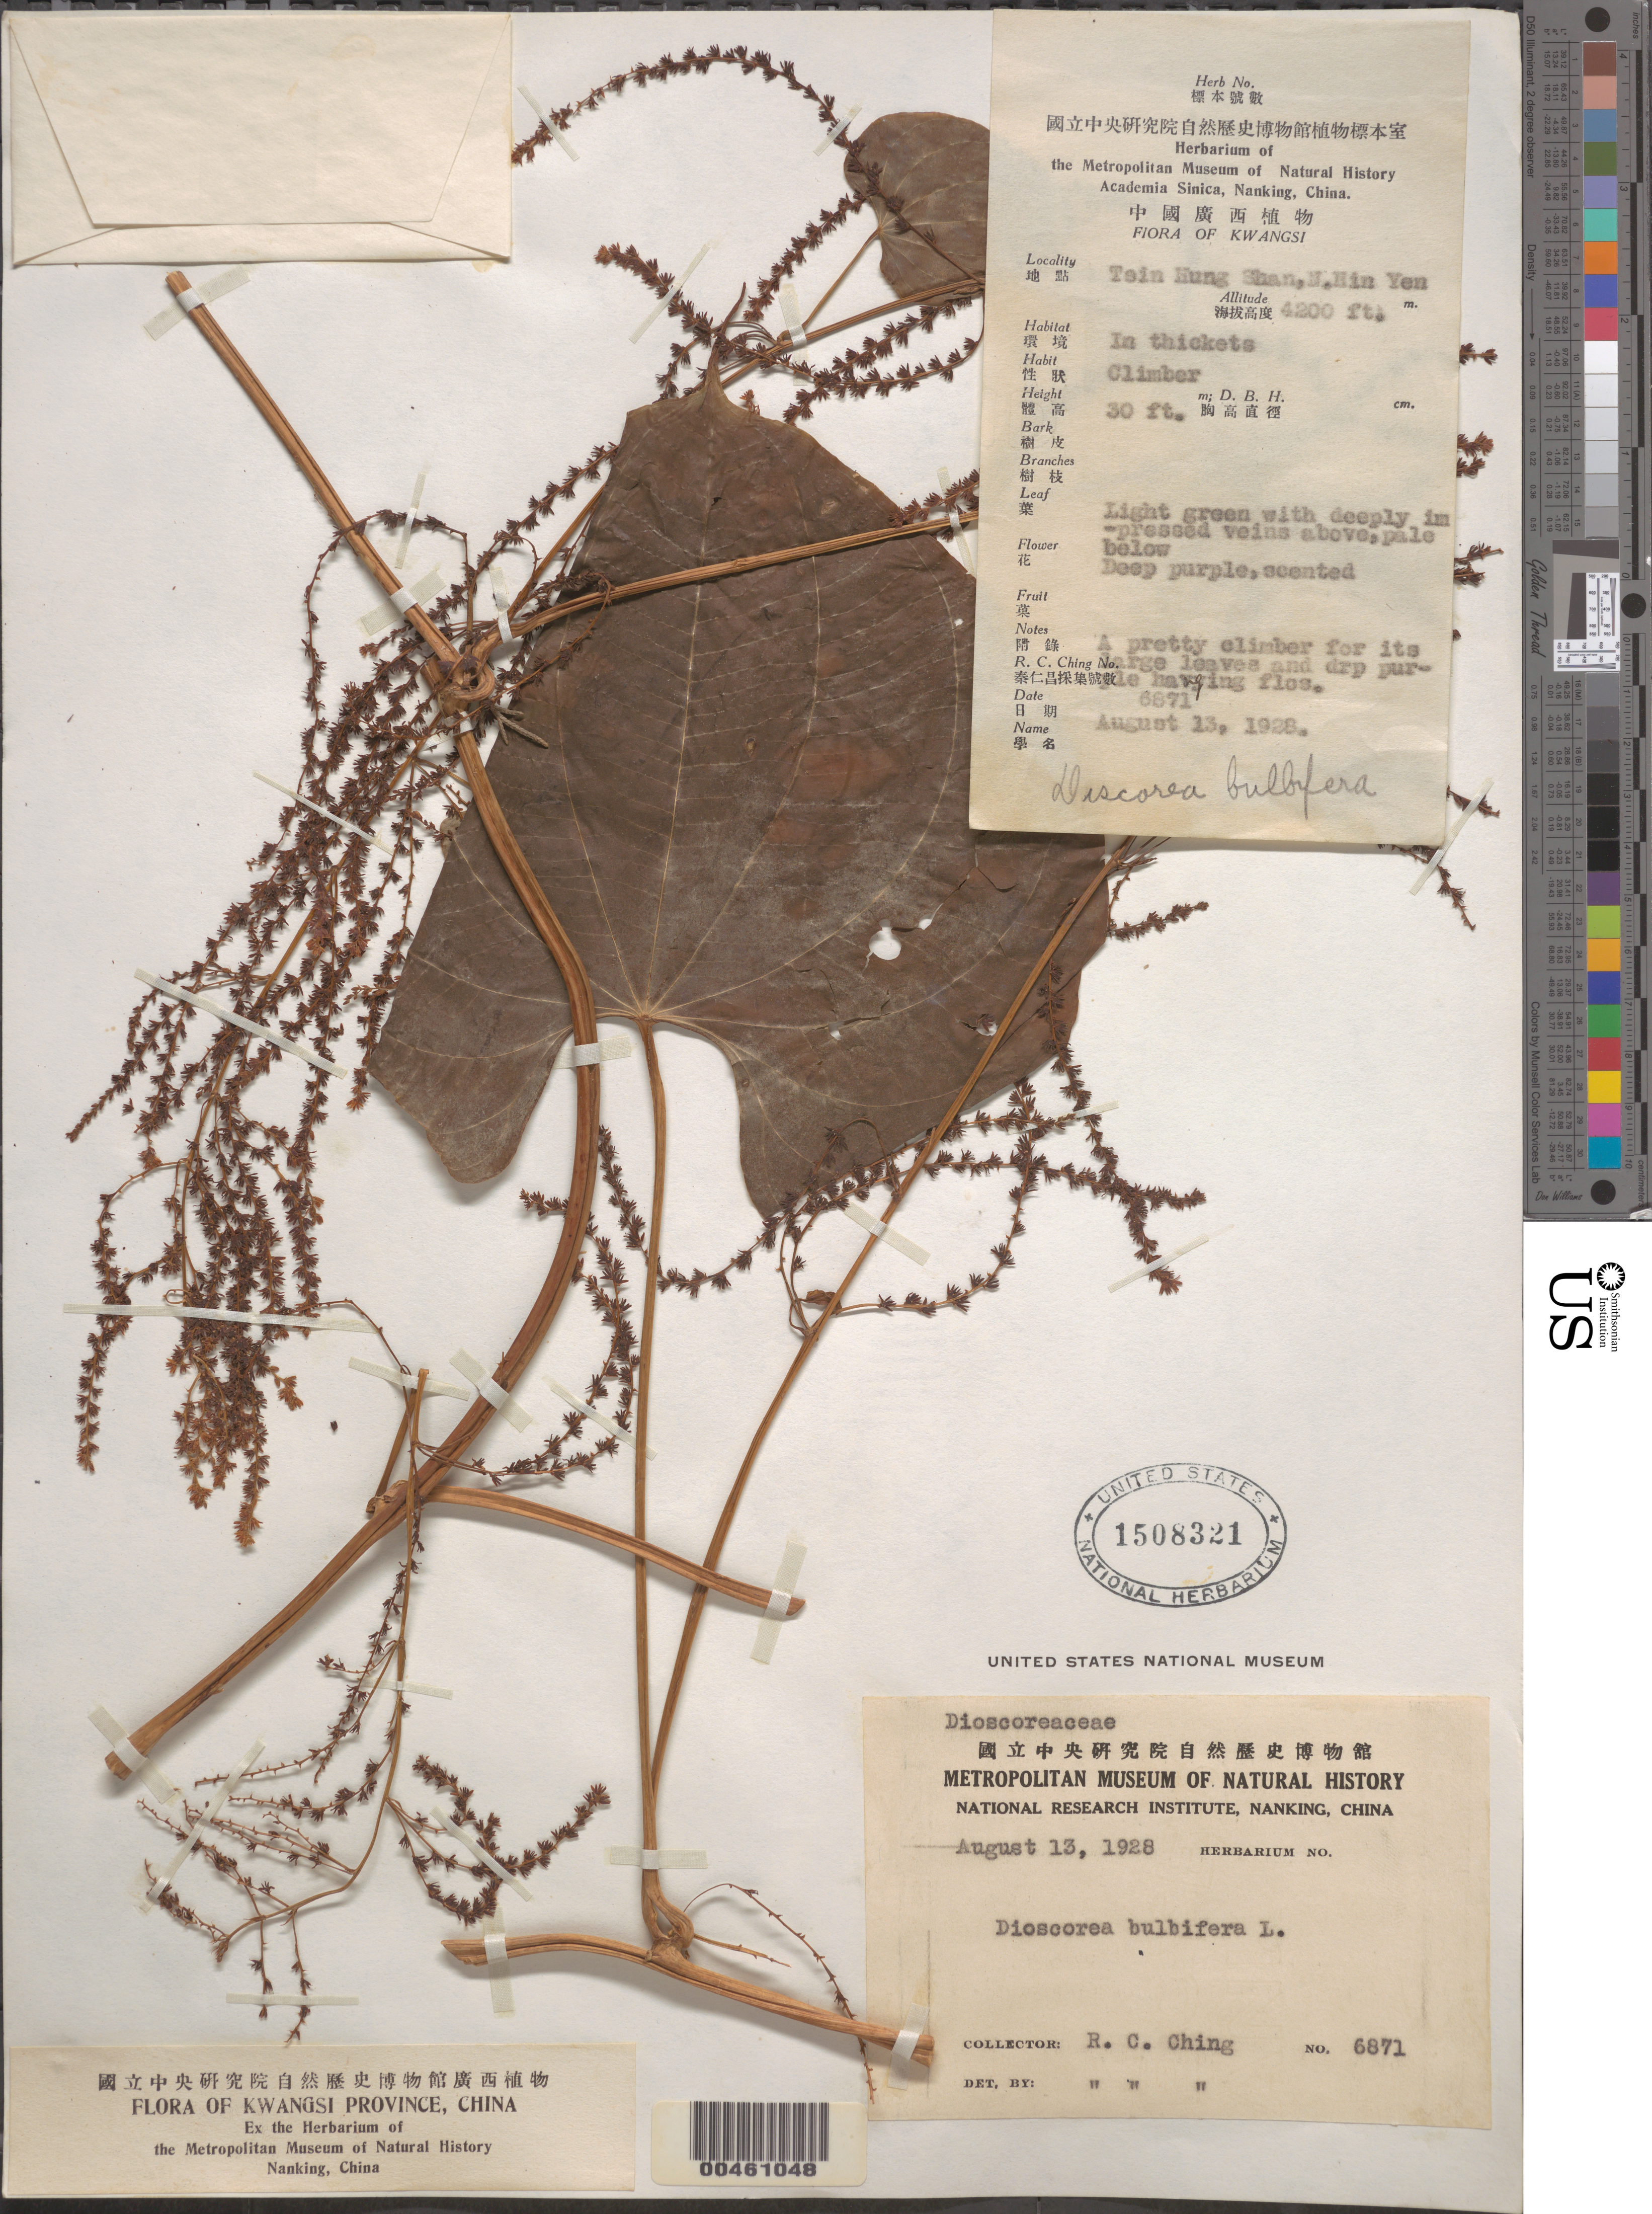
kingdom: Plantae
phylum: Tracheophyta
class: Liliopsida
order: Dioscoreales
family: Dioscoreaceae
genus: Dioscorea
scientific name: Dioscorea bulbifera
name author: L.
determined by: Ching, R. C.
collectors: R. C. Ching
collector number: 6871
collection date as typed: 13 Aug 1928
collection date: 1928-08-13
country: China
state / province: Guangxi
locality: Tsin Hung Shan, N Hin Yen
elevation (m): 1280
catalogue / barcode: US 1508321